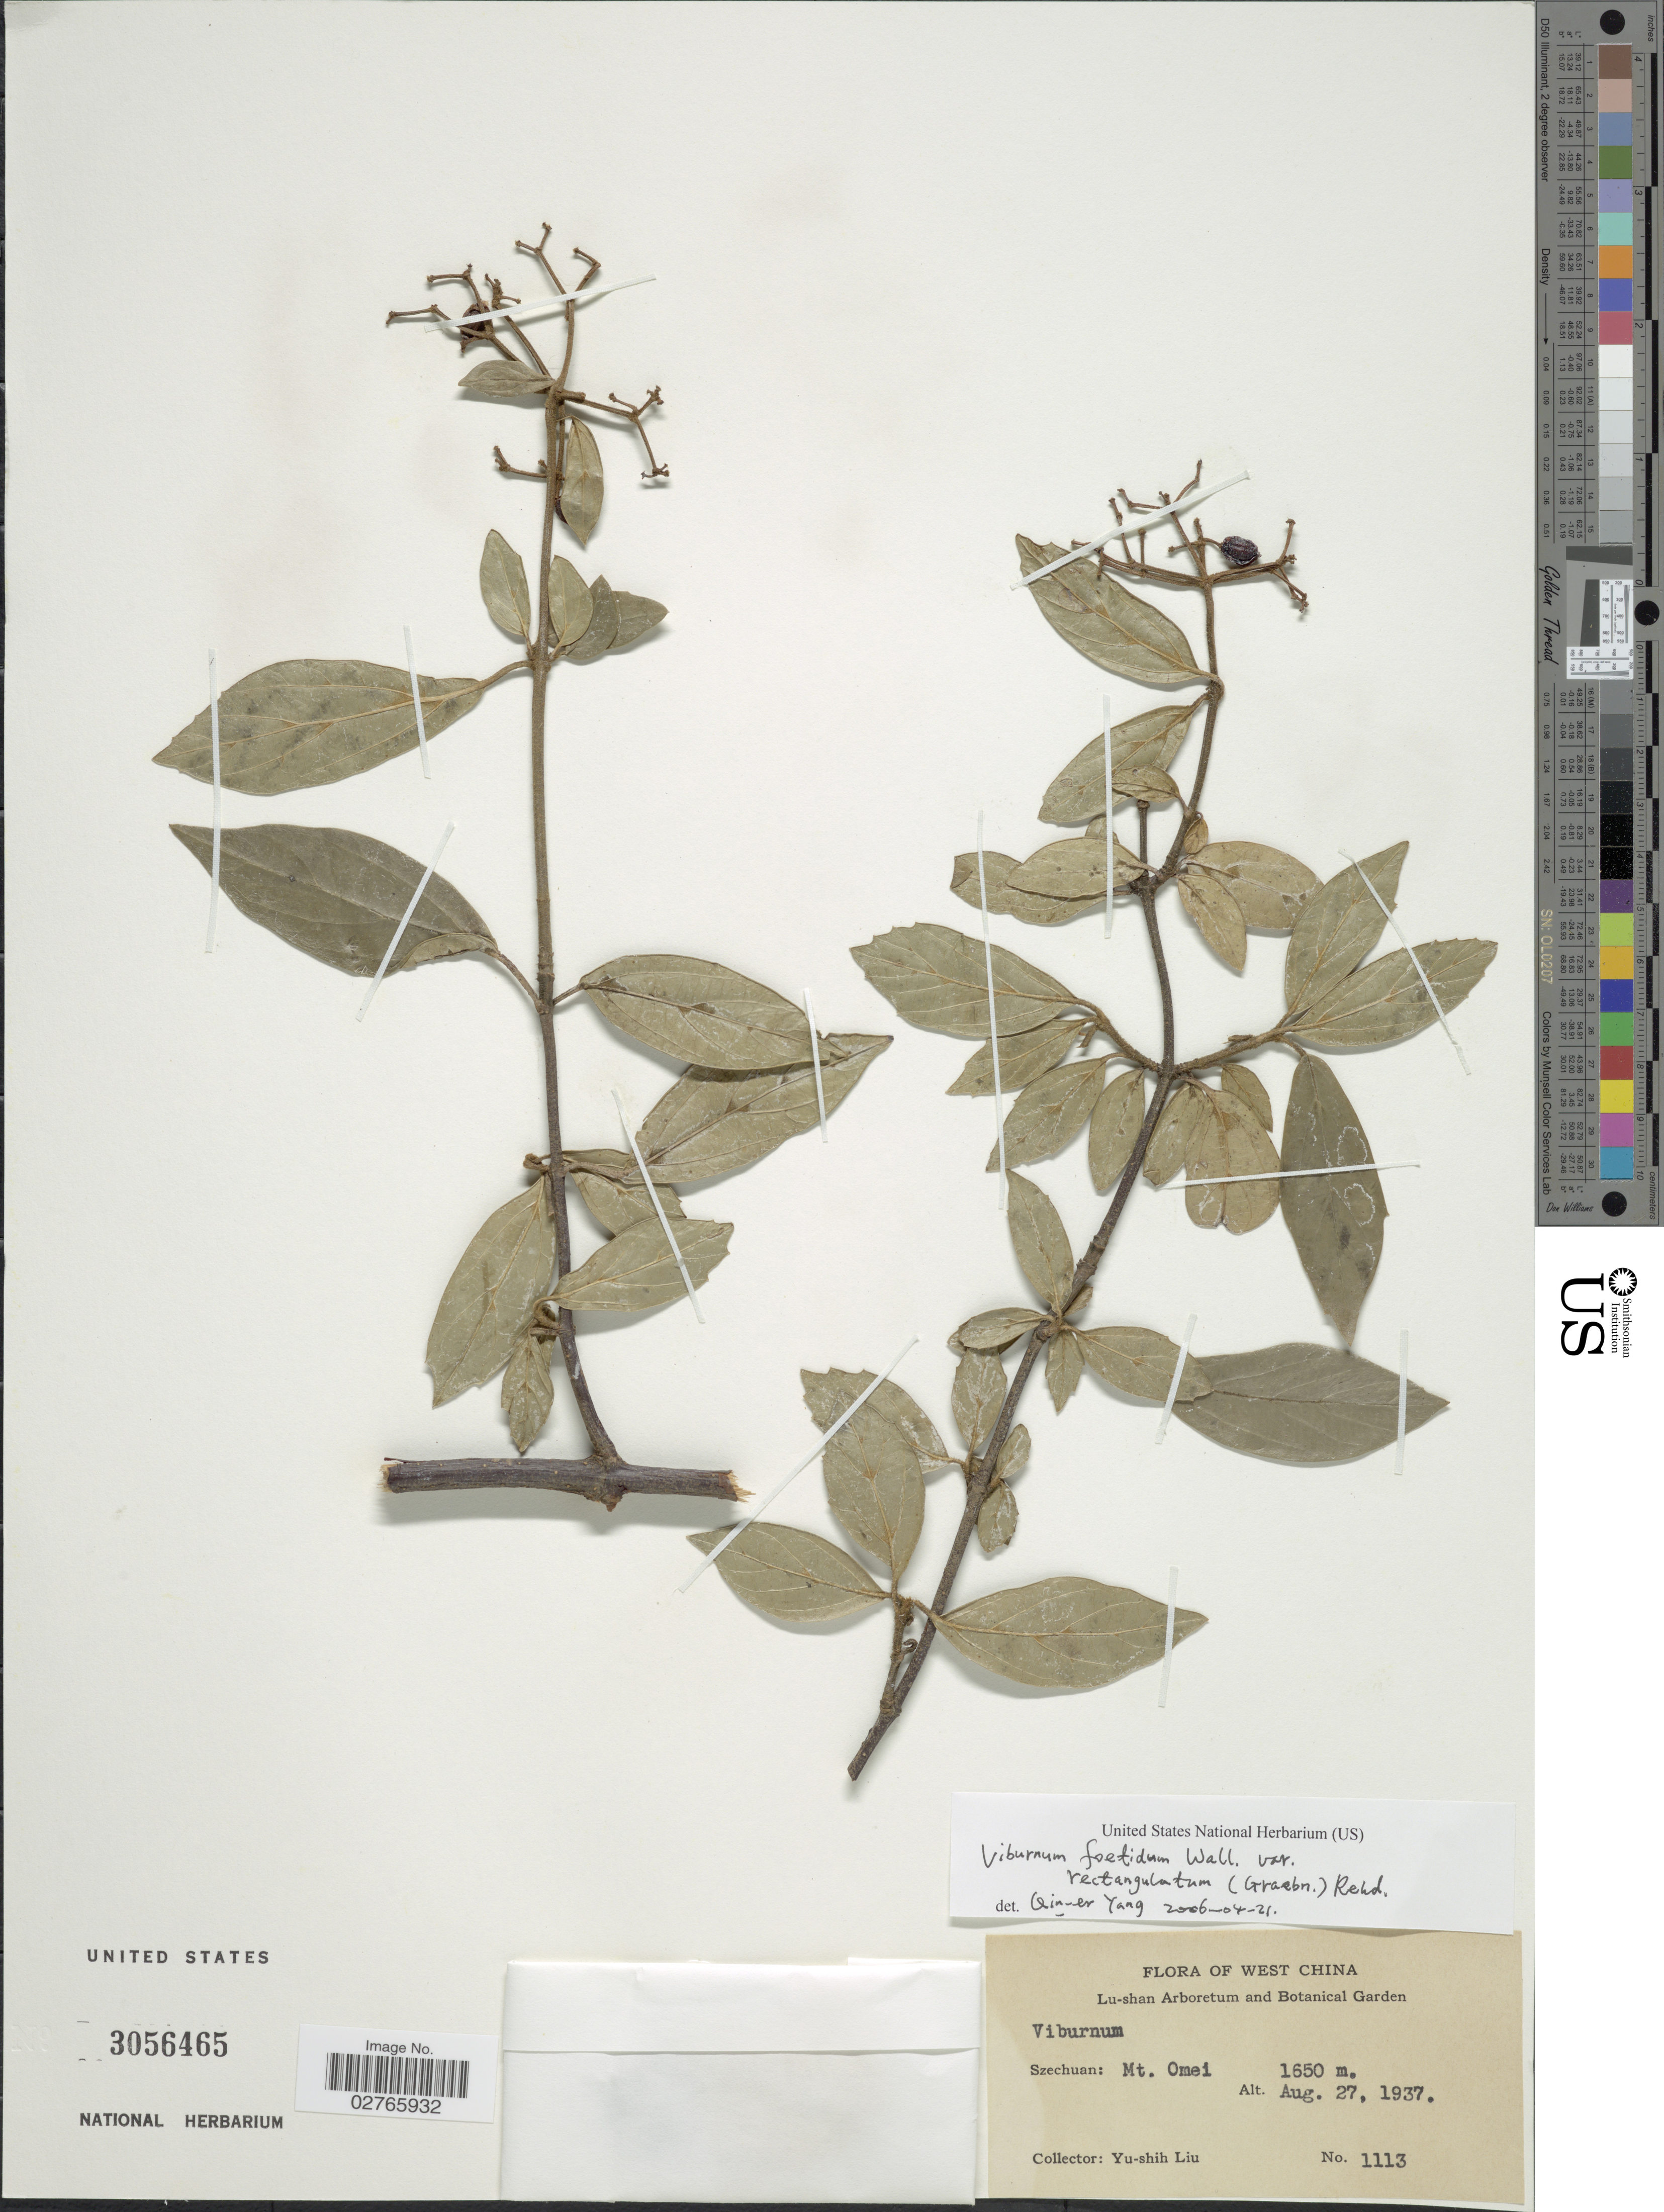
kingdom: Plantae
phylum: Tracheophyta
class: Magnoliopsida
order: Dipsacales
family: Viburnaceae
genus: Viburnum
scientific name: Viburnum foetidum var. ceanothoides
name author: (C.H. Wright) Hand.-Mazz.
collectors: Y.-S. Liu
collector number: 1113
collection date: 1937-08-27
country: China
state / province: Sichuan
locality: West China. Szechuan: Mt. Omei.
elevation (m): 1650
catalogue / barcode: US 3056465